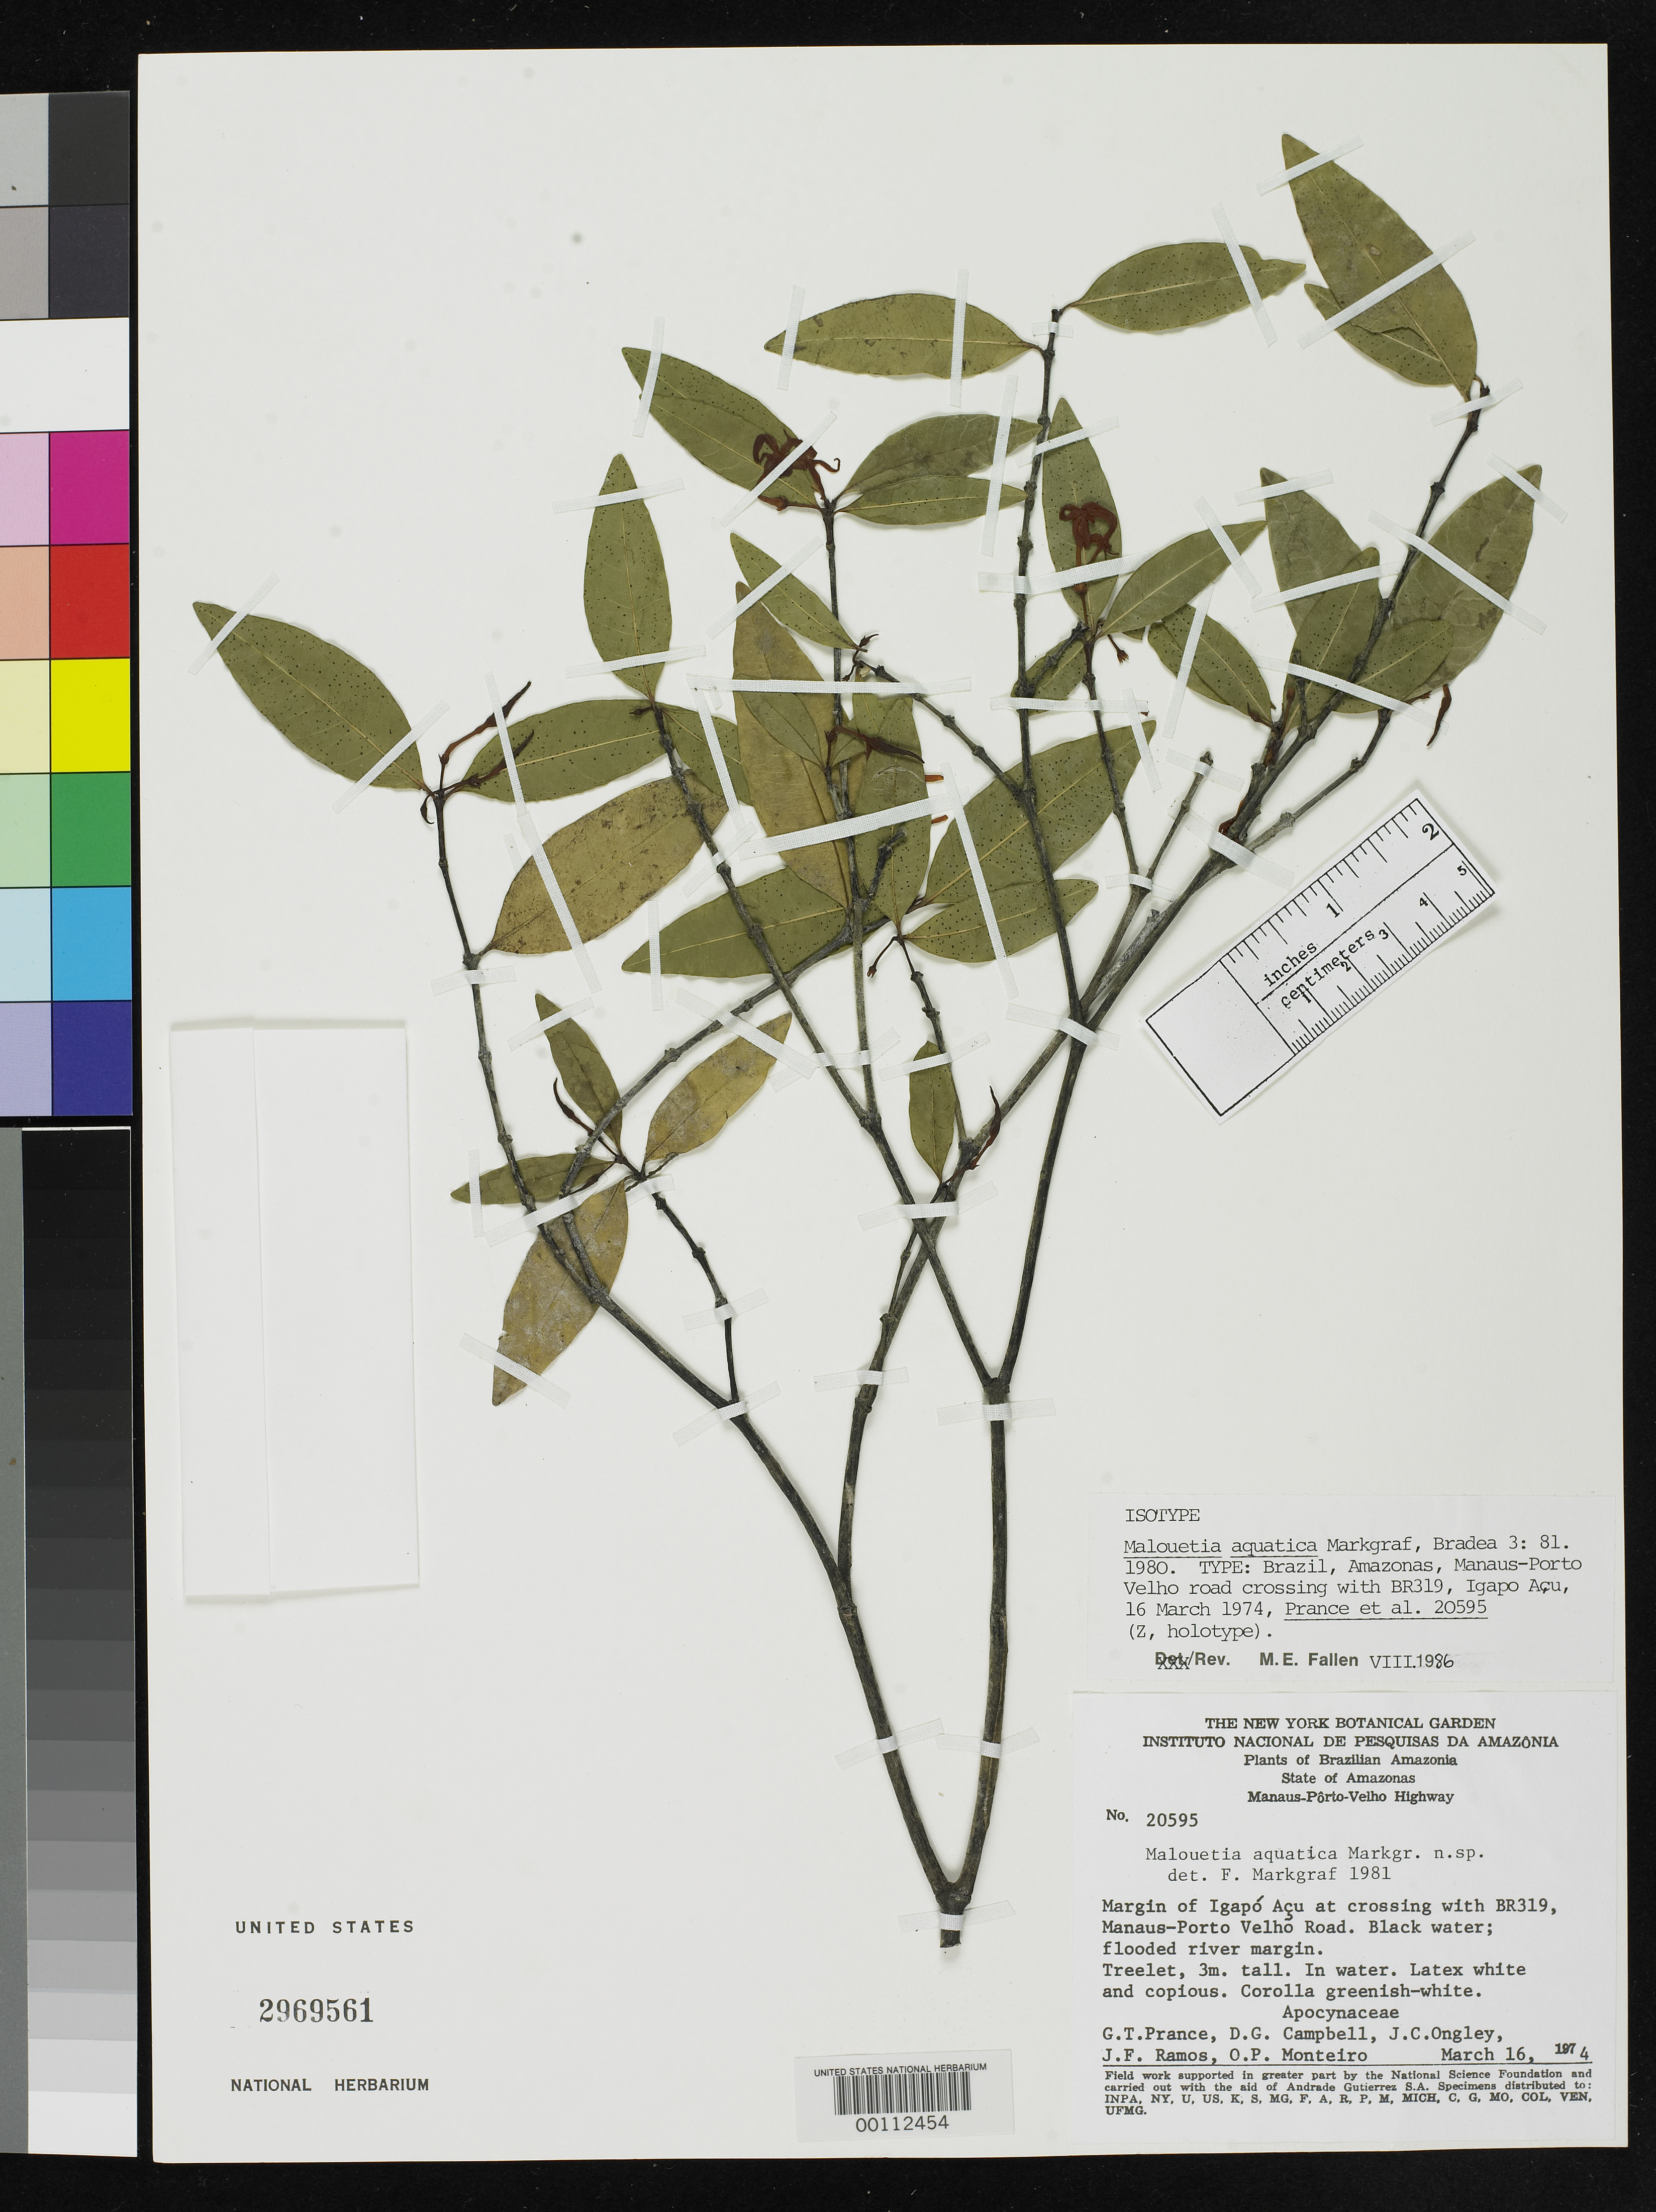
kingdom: Plantae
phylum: Tracheophyta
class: Magnoliopsida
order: Gentianales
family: Apocynaceae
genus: Malouetia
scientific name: Malouetia aquatica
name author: Markgr.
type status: Isotype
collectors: G. T. Prance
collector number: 20595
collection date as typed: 16 Mar 1974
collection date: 1974-03-16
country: Brazil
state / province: Amazonas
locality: Margin of Igapo Acu at crossing with BR319 Manaus-Porto Velho Rd.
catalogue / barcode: US 2969561